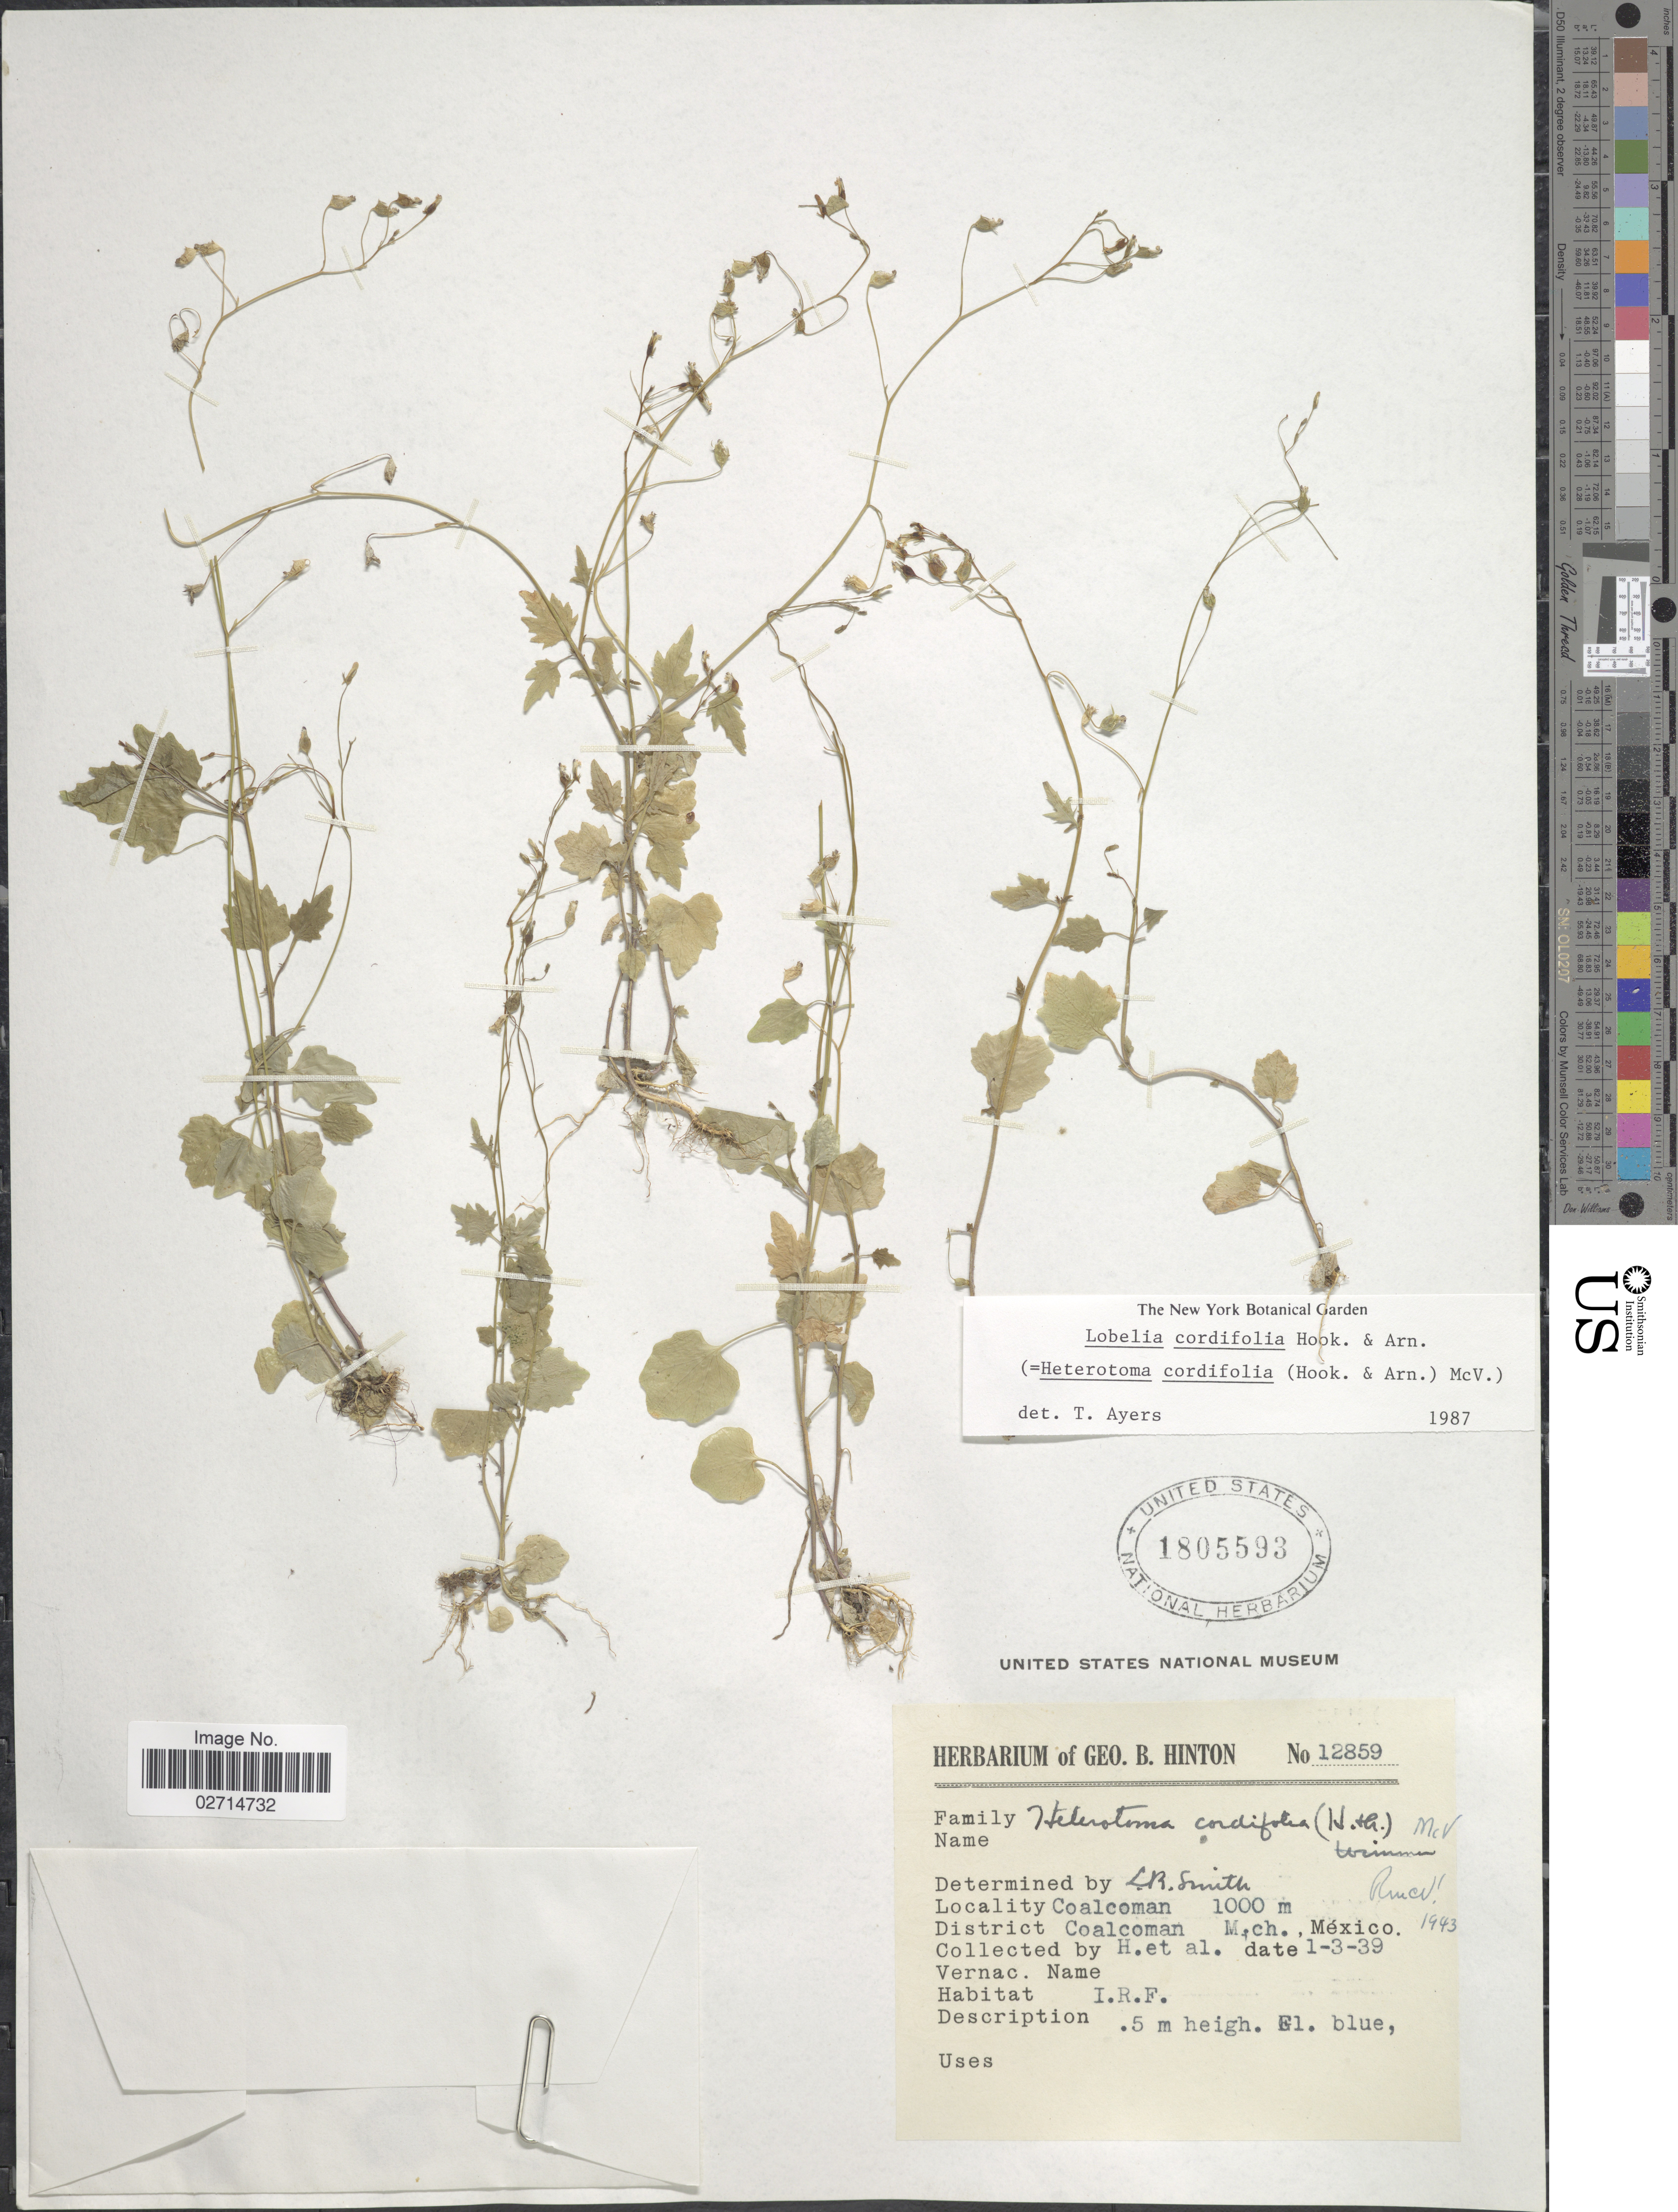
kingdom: Plantae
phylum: Tracheophyta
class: Magnoliopsida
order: Asterales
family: Campanulaceae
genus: Lobelia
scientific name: Lobelia cordifolia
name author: Hook. & Arn.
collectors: G. B. Hinton & et al.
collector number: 12859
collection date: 1939-01-03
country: Mexico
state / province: Michoacán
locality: Coalcoman. District: Coalcoman.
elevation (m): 1000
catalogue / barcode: US 1805593